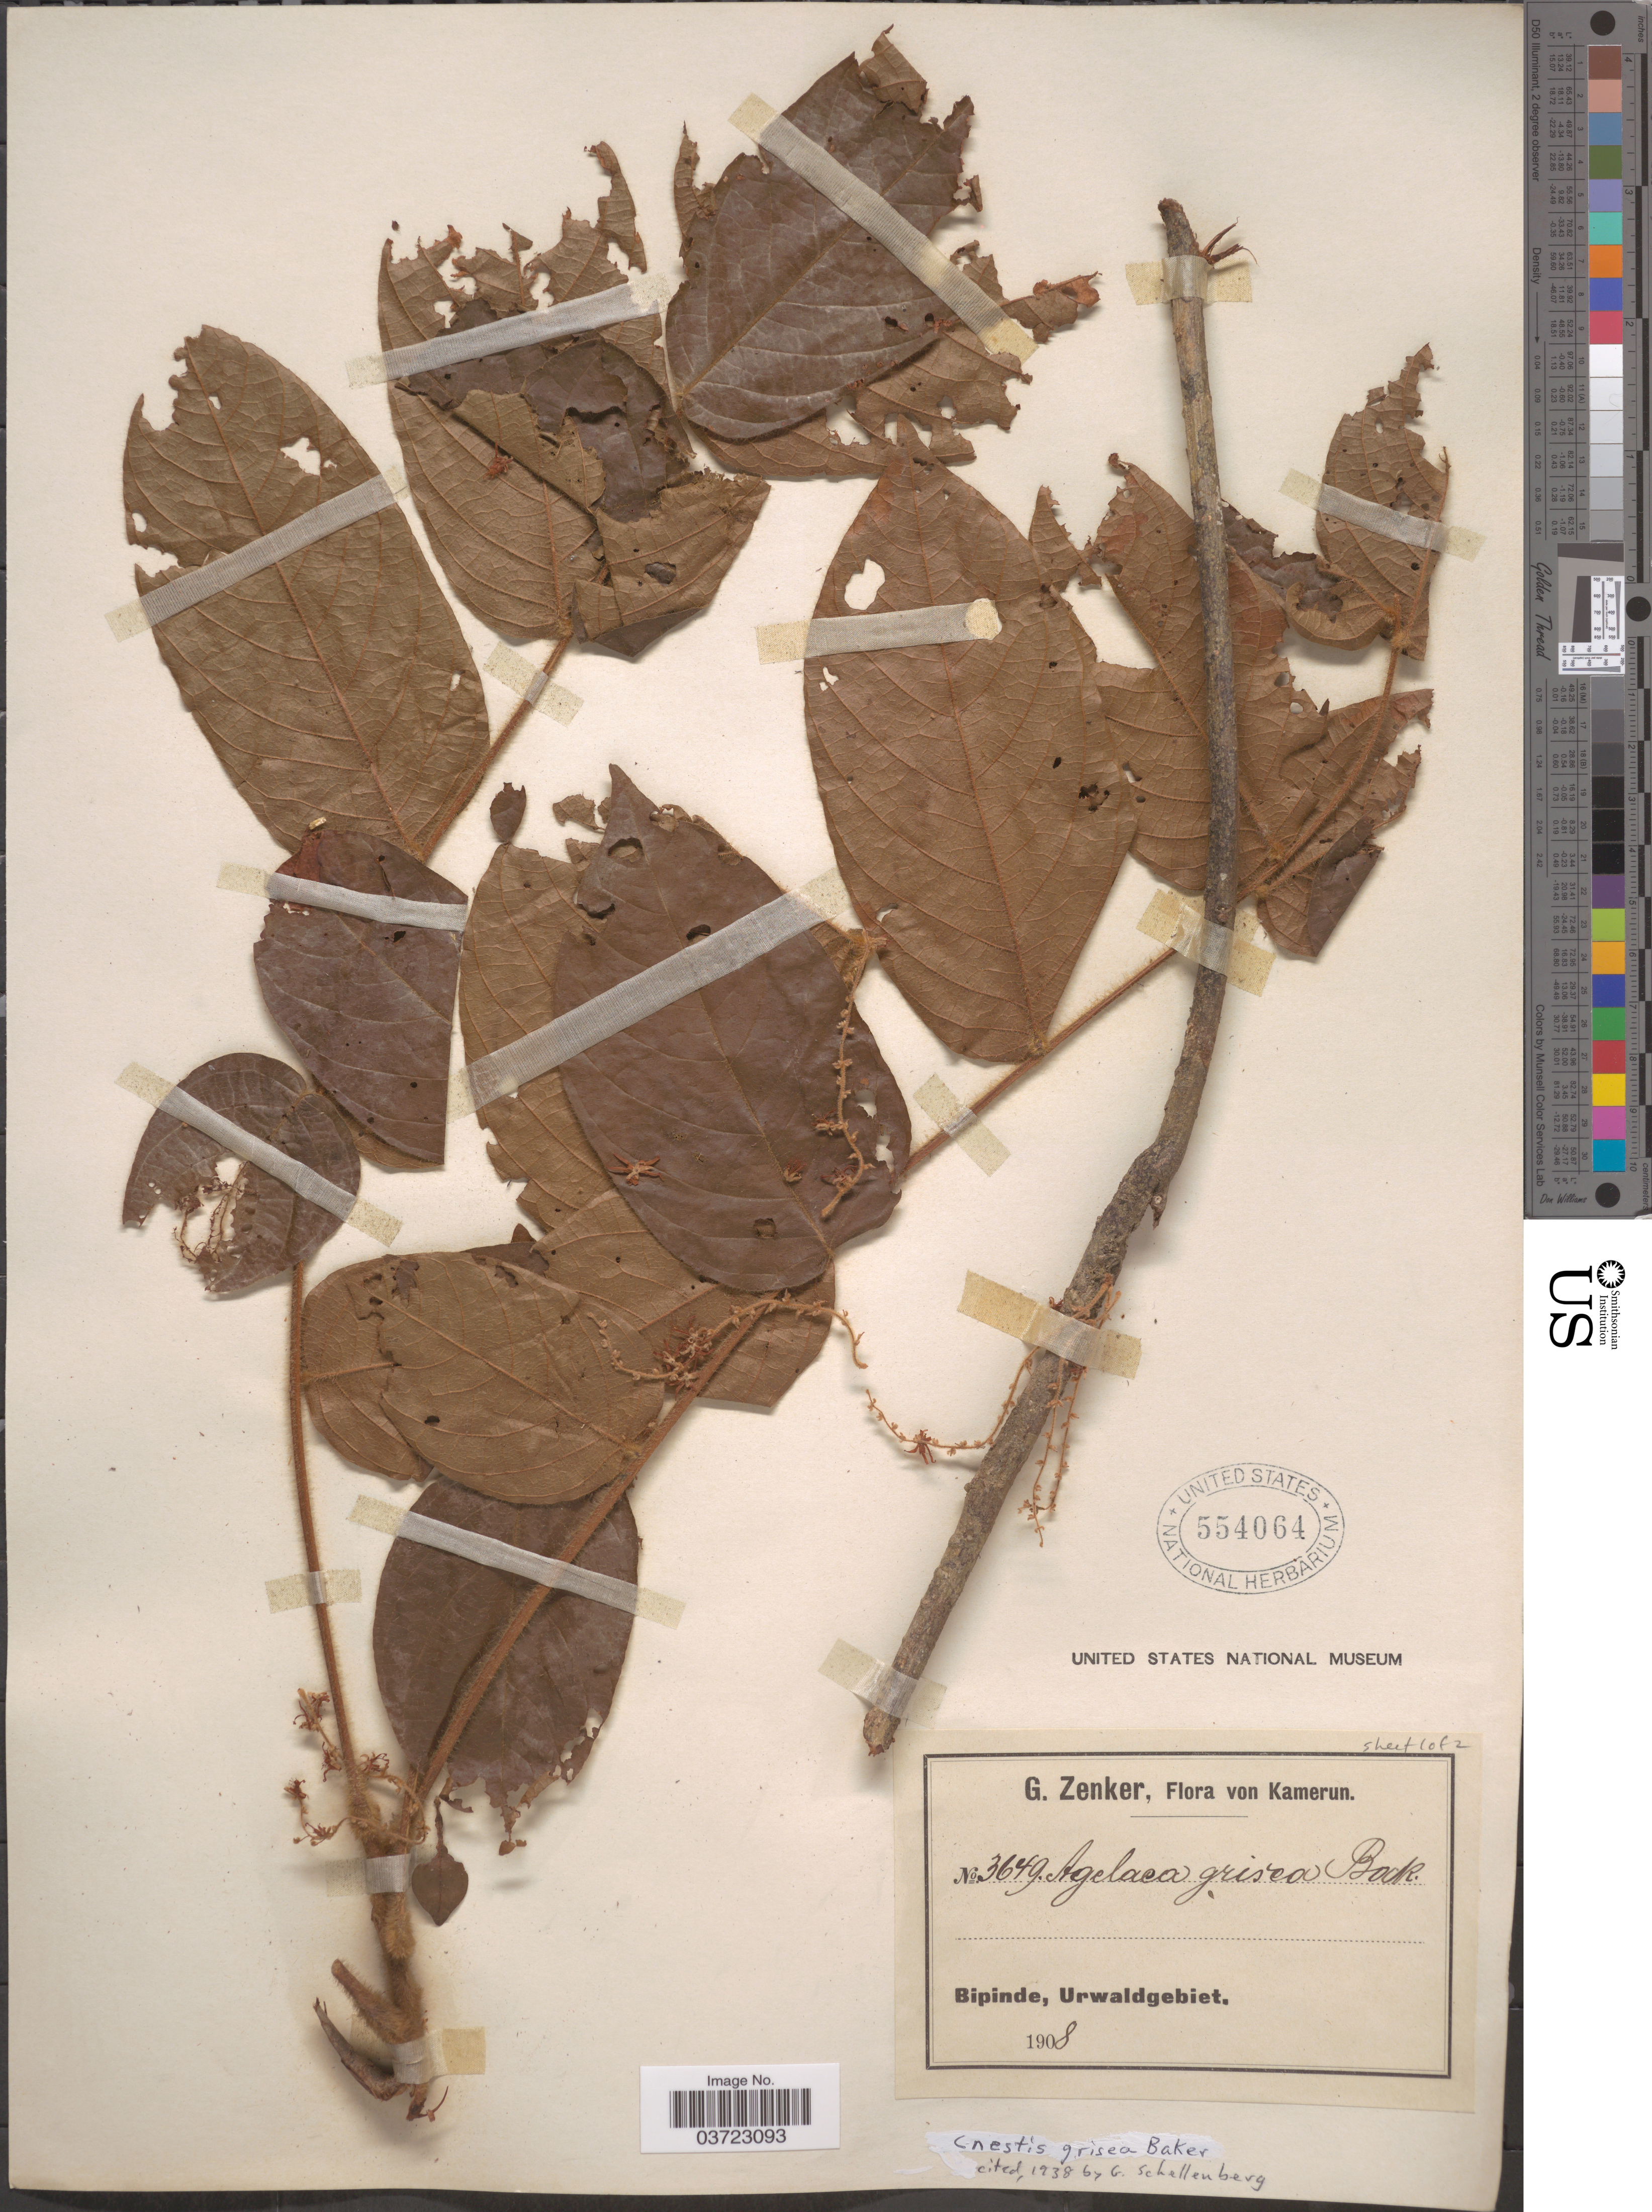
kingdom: Plantae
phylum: Tracheophyta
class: Magnoliopsida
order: Oxalidales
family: Connaraceae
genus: Cnestis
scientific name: Cnestis corniculata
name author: Lam.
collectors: G. A. Zenker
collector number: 3649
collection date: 1908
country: Cameroon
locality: Kamerun. Bipinde, Urwaldgebiet.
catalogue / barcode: US 554064